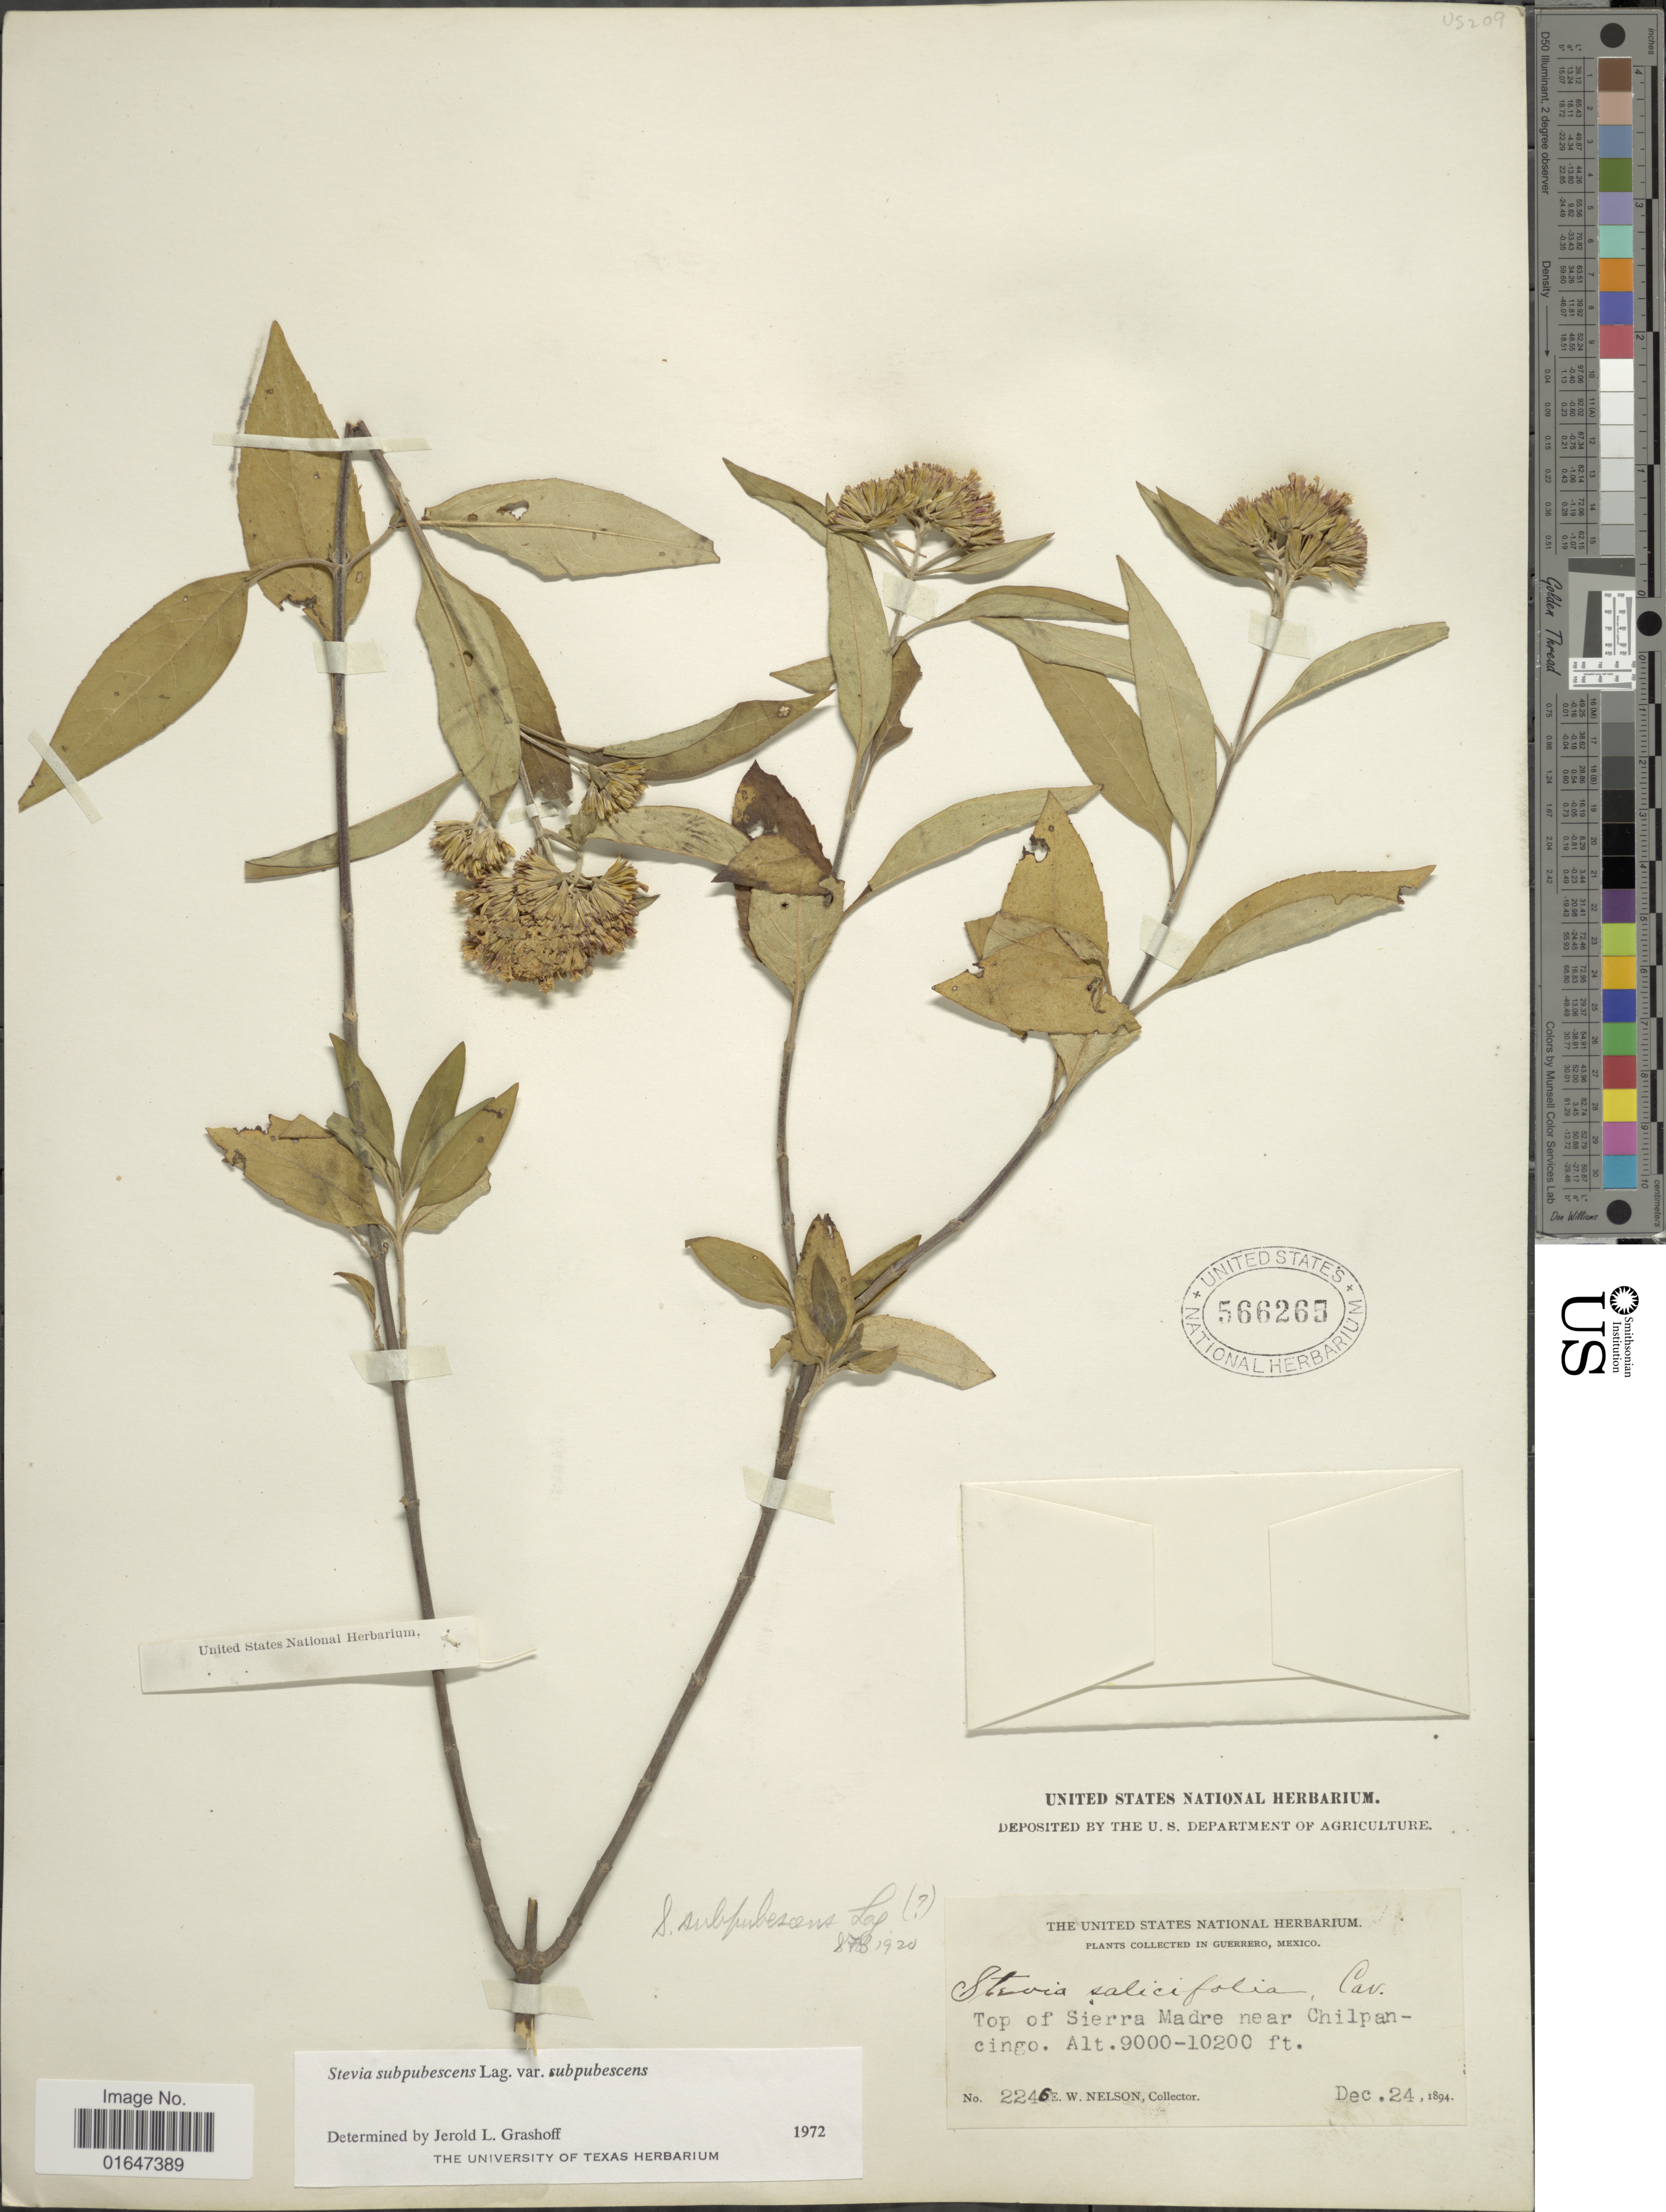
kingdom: Plantae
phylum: Tracheophyta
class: Magnoliopsida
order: Asterales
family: Asteraceae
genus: Stevia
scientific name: Stevia subpubescens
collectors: E. W. Nelson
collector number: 2246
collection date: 1894-12-24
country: Mexico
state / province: Guerrero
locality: Top of Sierra Madre near Chilpancingo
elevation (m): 2743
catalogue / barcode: US 566265